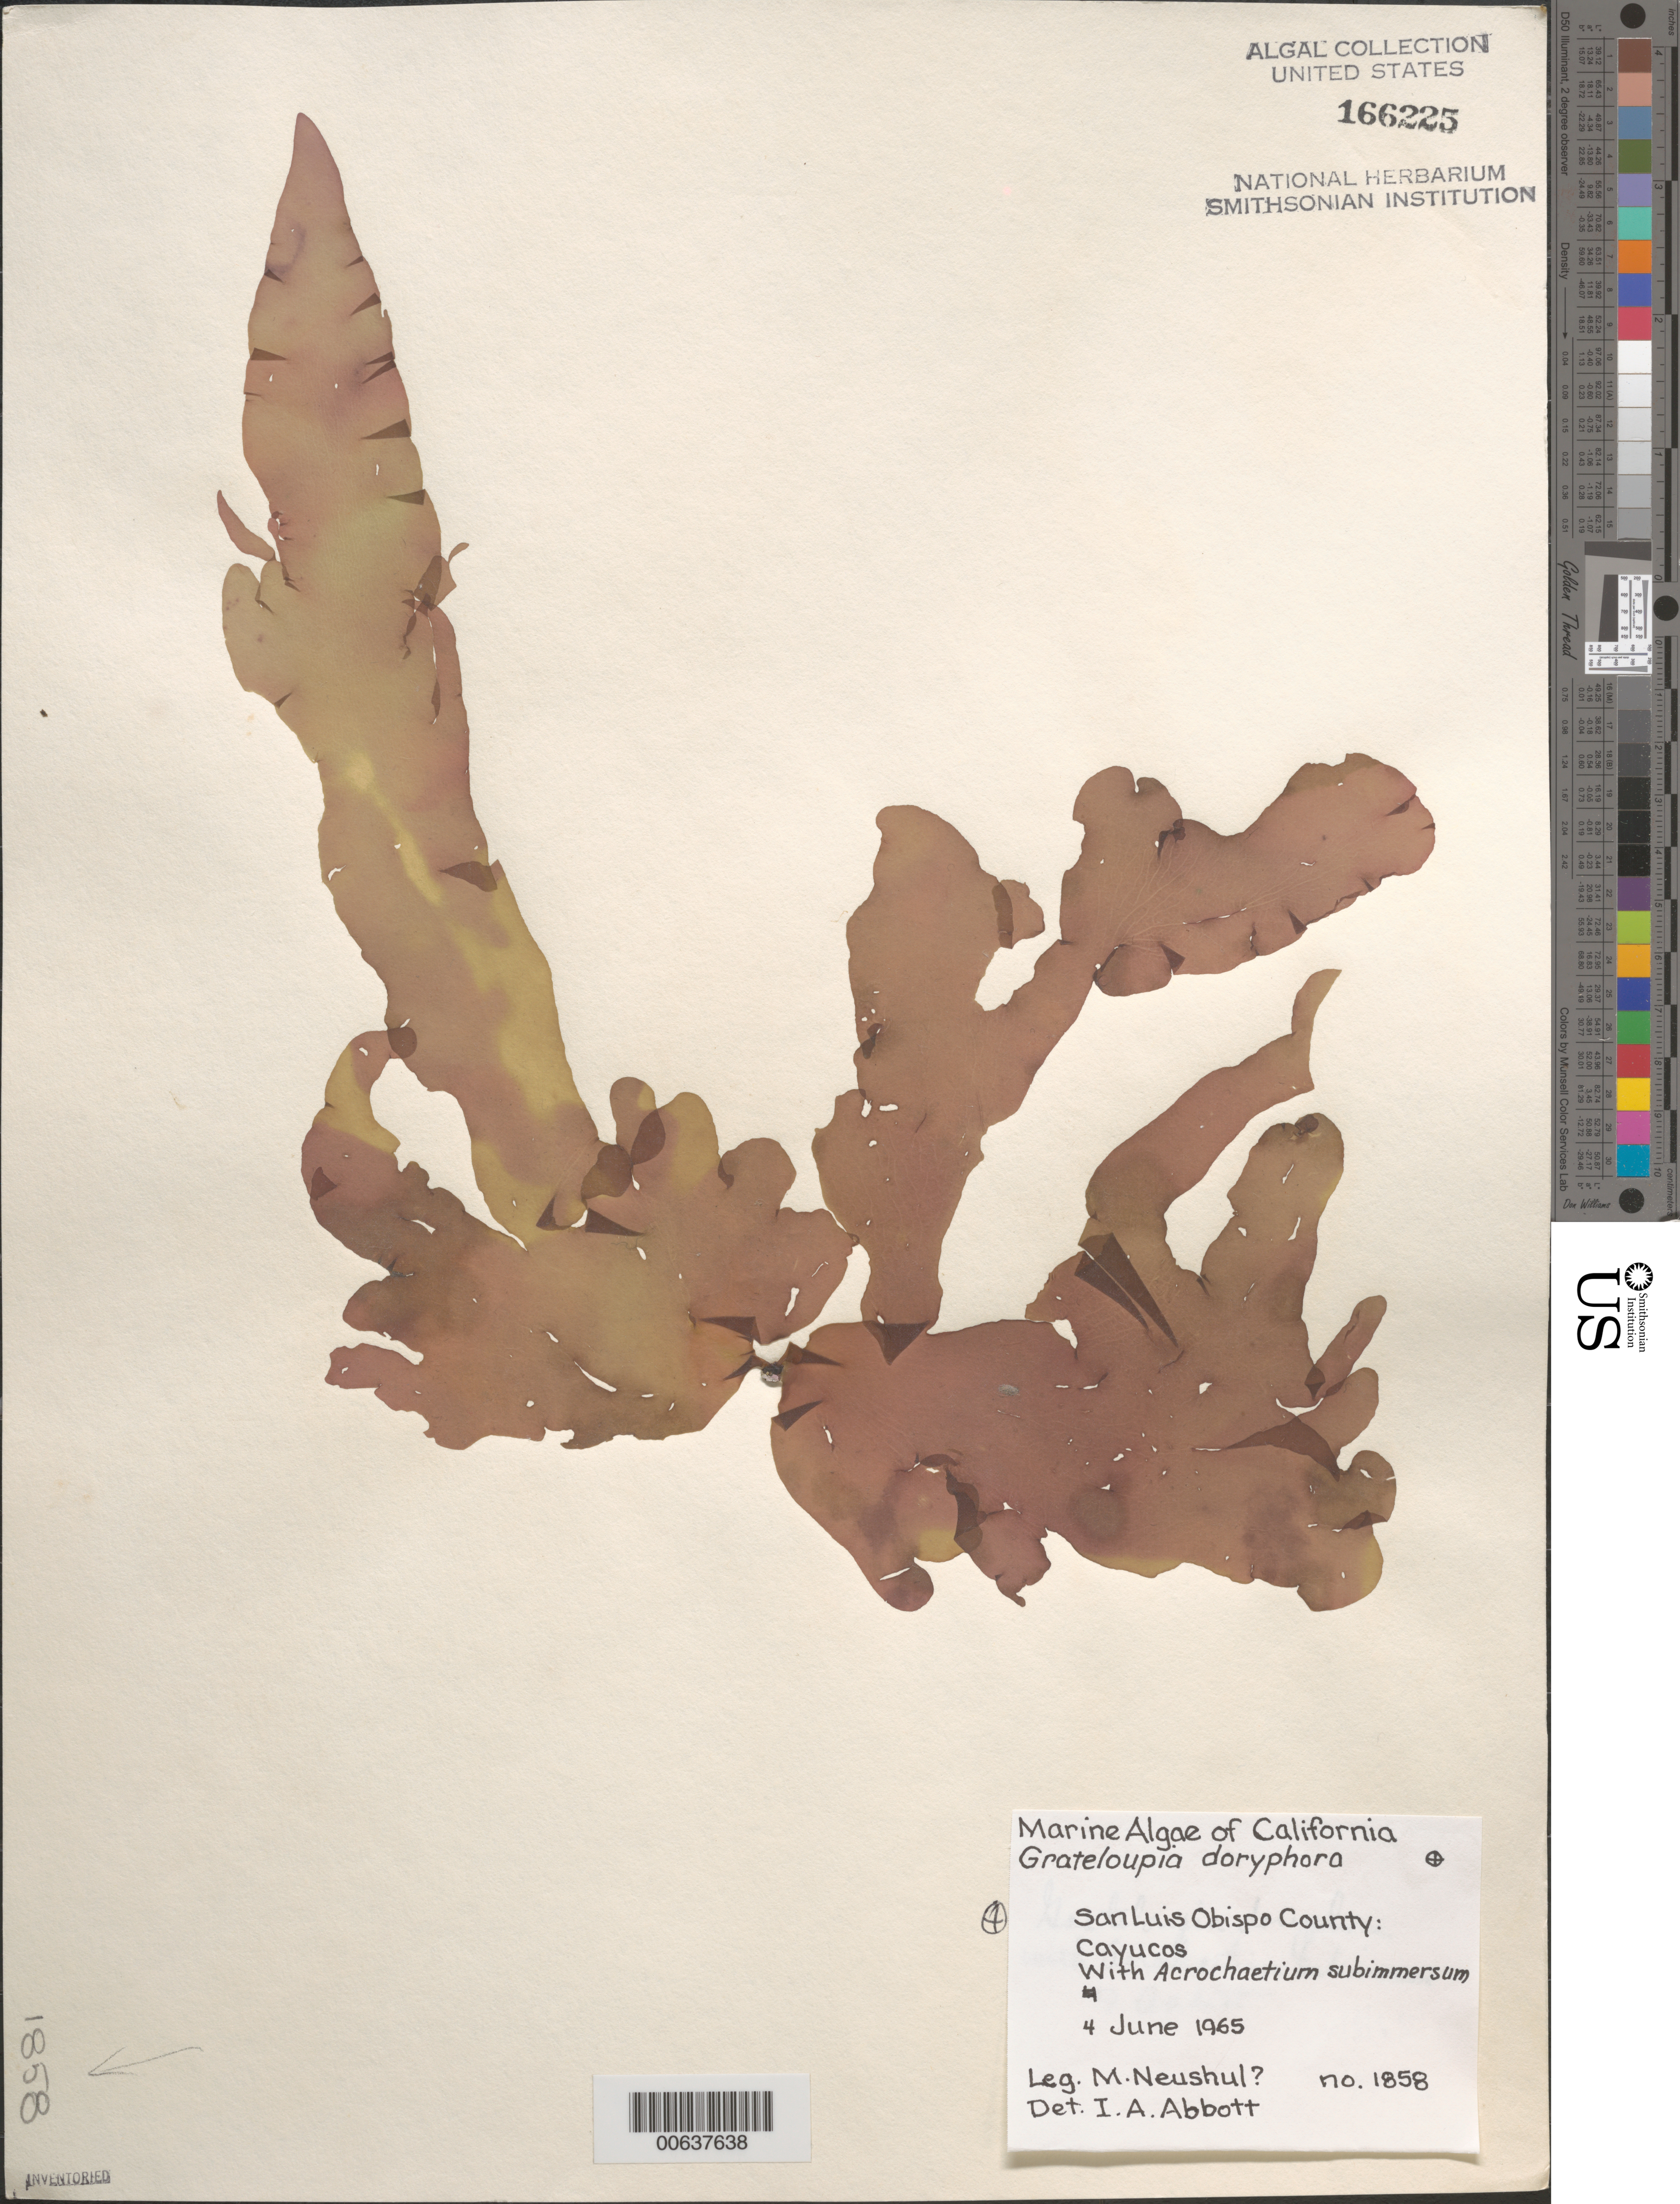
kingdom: Plantae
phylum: Rhodophyta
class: Florideophyceae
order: Halymeniales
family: Halymeniaceae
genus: Grateloupia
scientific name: Grateloupia doryphora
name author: (Mont.) Howe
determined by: Abbott, Isabella A.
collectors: M. Neushul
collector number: Neushul 1858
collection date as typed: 04 Jun 1965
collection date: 1965-06-04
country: United States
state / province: California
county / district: San Luis Obispo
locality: Cayucos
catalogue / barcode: US 166225